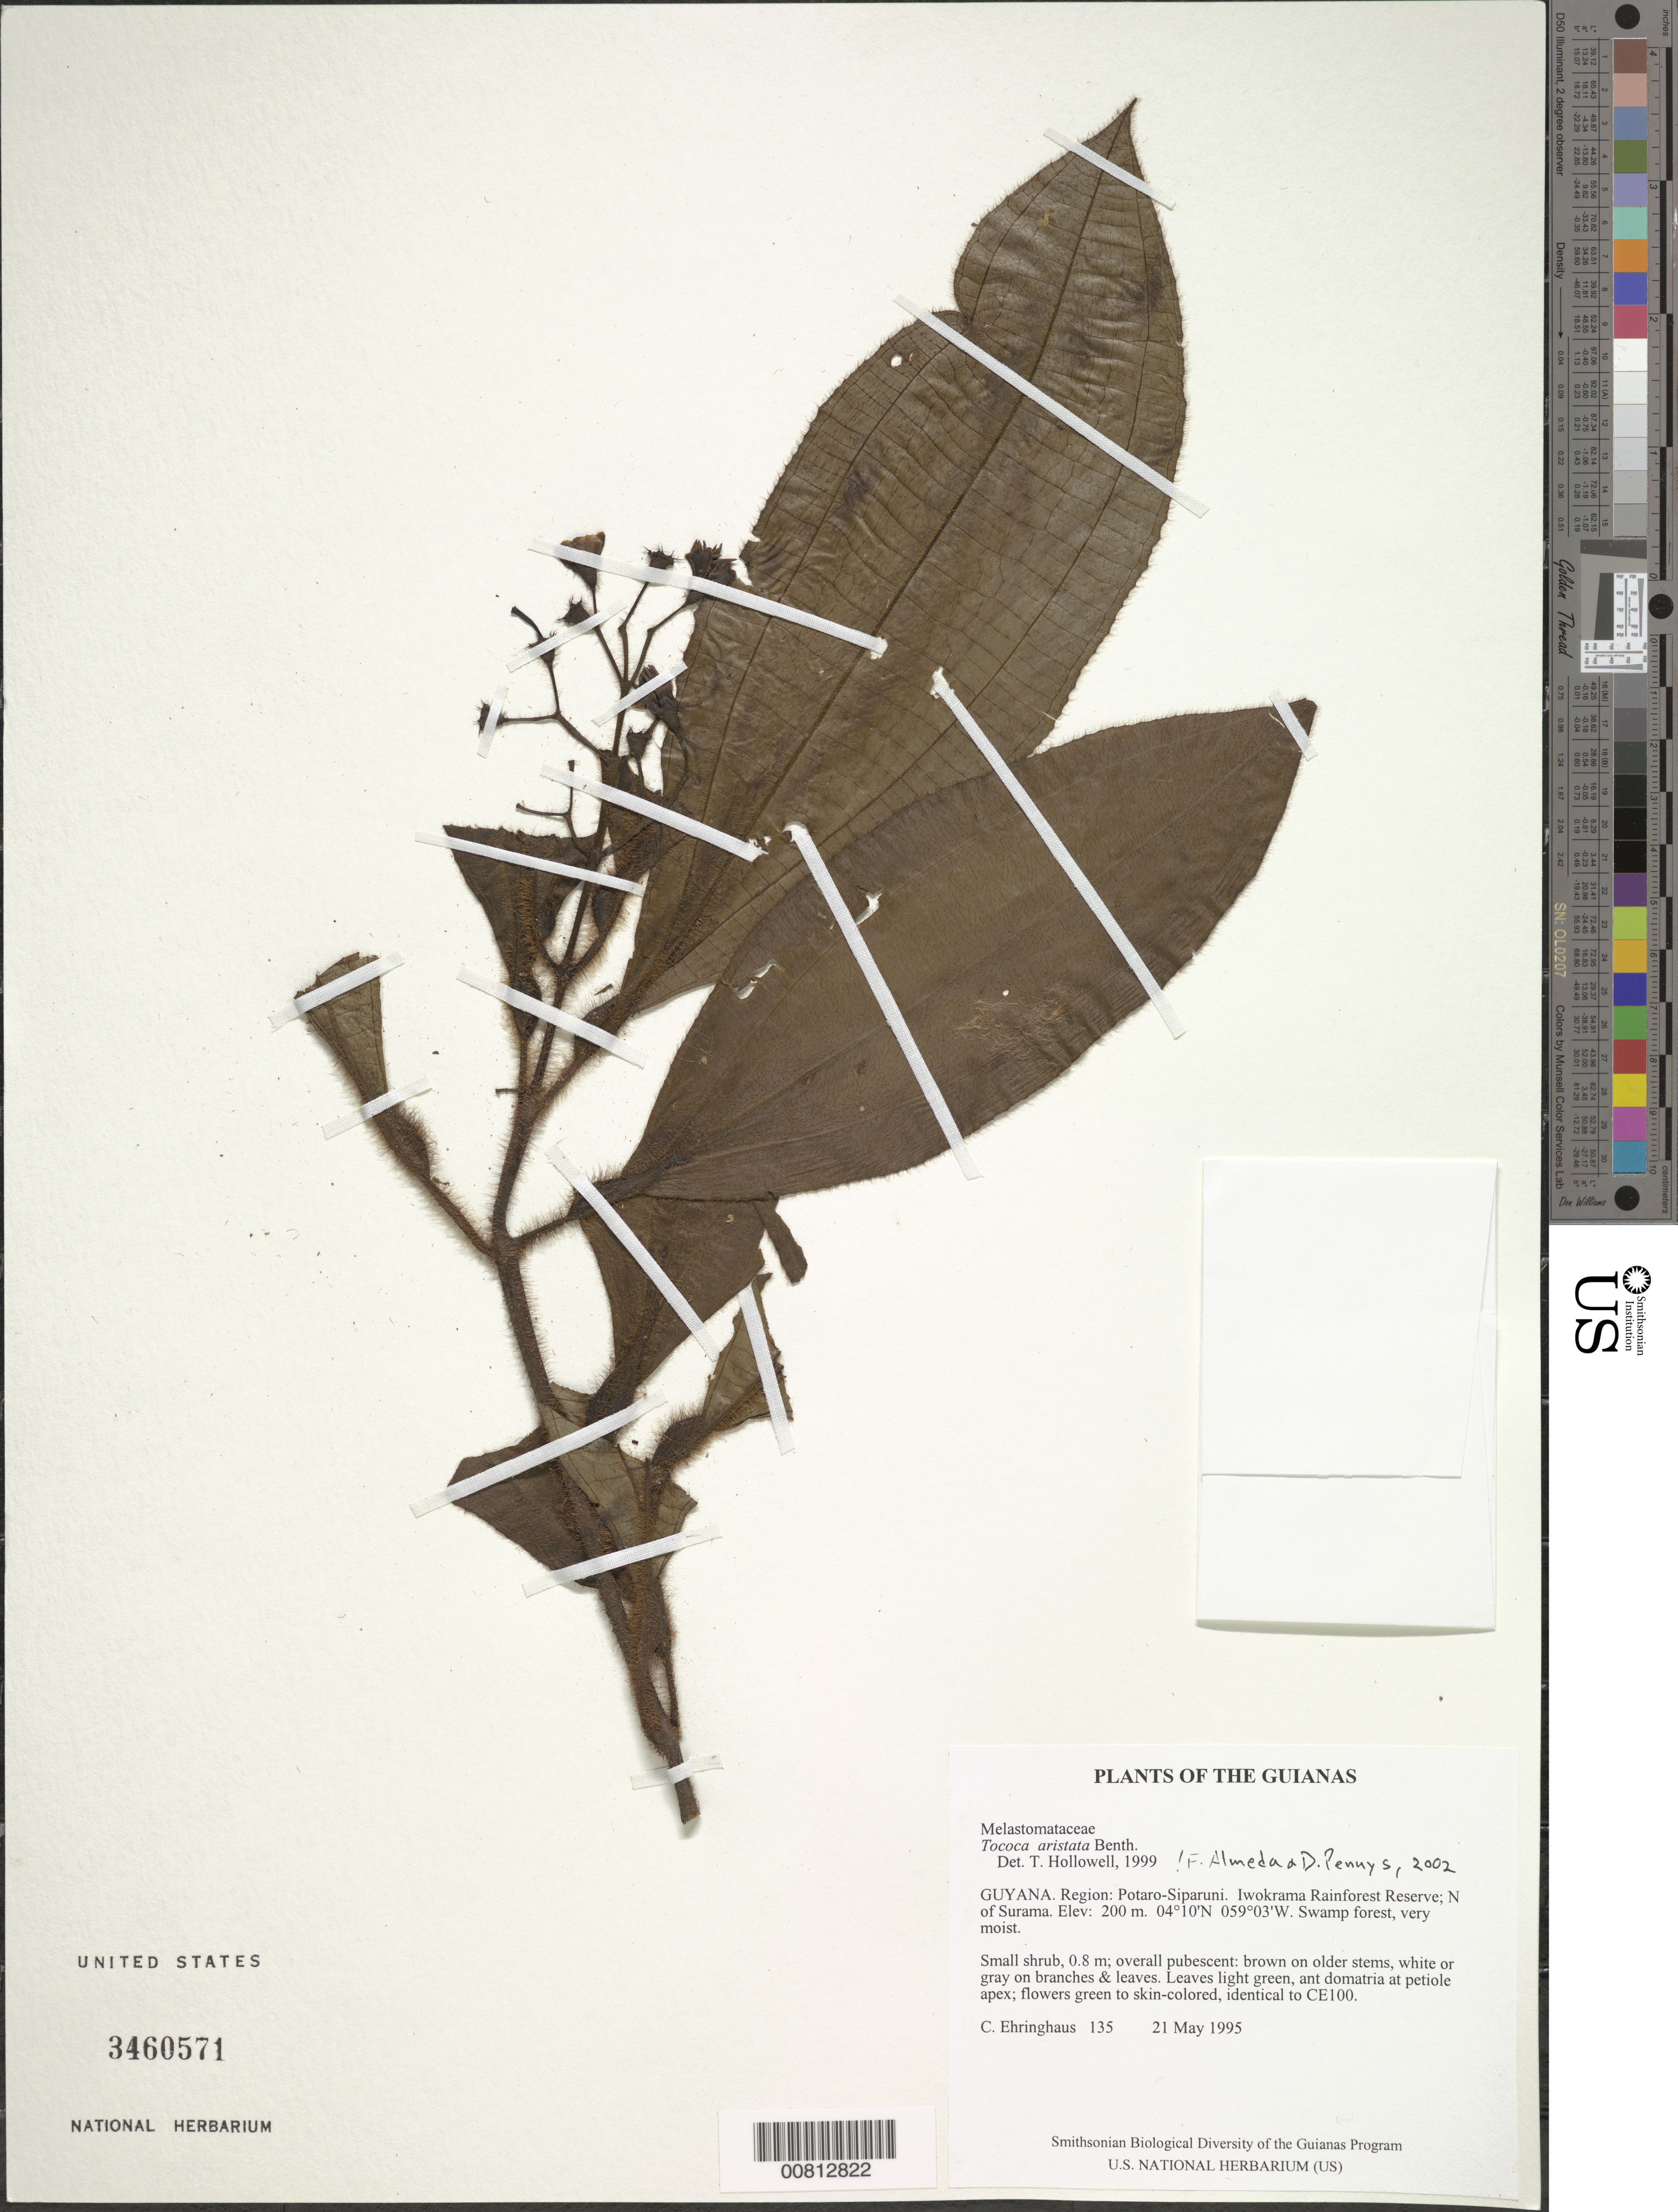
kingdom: Plantae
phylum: Tracheophyta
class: Magnoliopsida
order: Myrtales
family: Melastomataceae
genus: Tococa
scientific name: Tococa aristata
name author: Benth.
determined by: Almeda, F.; Penneys, D. S.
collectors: C. Ehringhaus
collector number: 135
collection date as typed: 21 May 1995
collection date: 1995-05-21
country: Guyana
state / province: Potaro-Siparuni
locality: Iwokrama Rainforest Reserve; N of Surama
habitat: Swamp forest, very moist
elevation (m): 200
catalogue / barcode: US 3460571